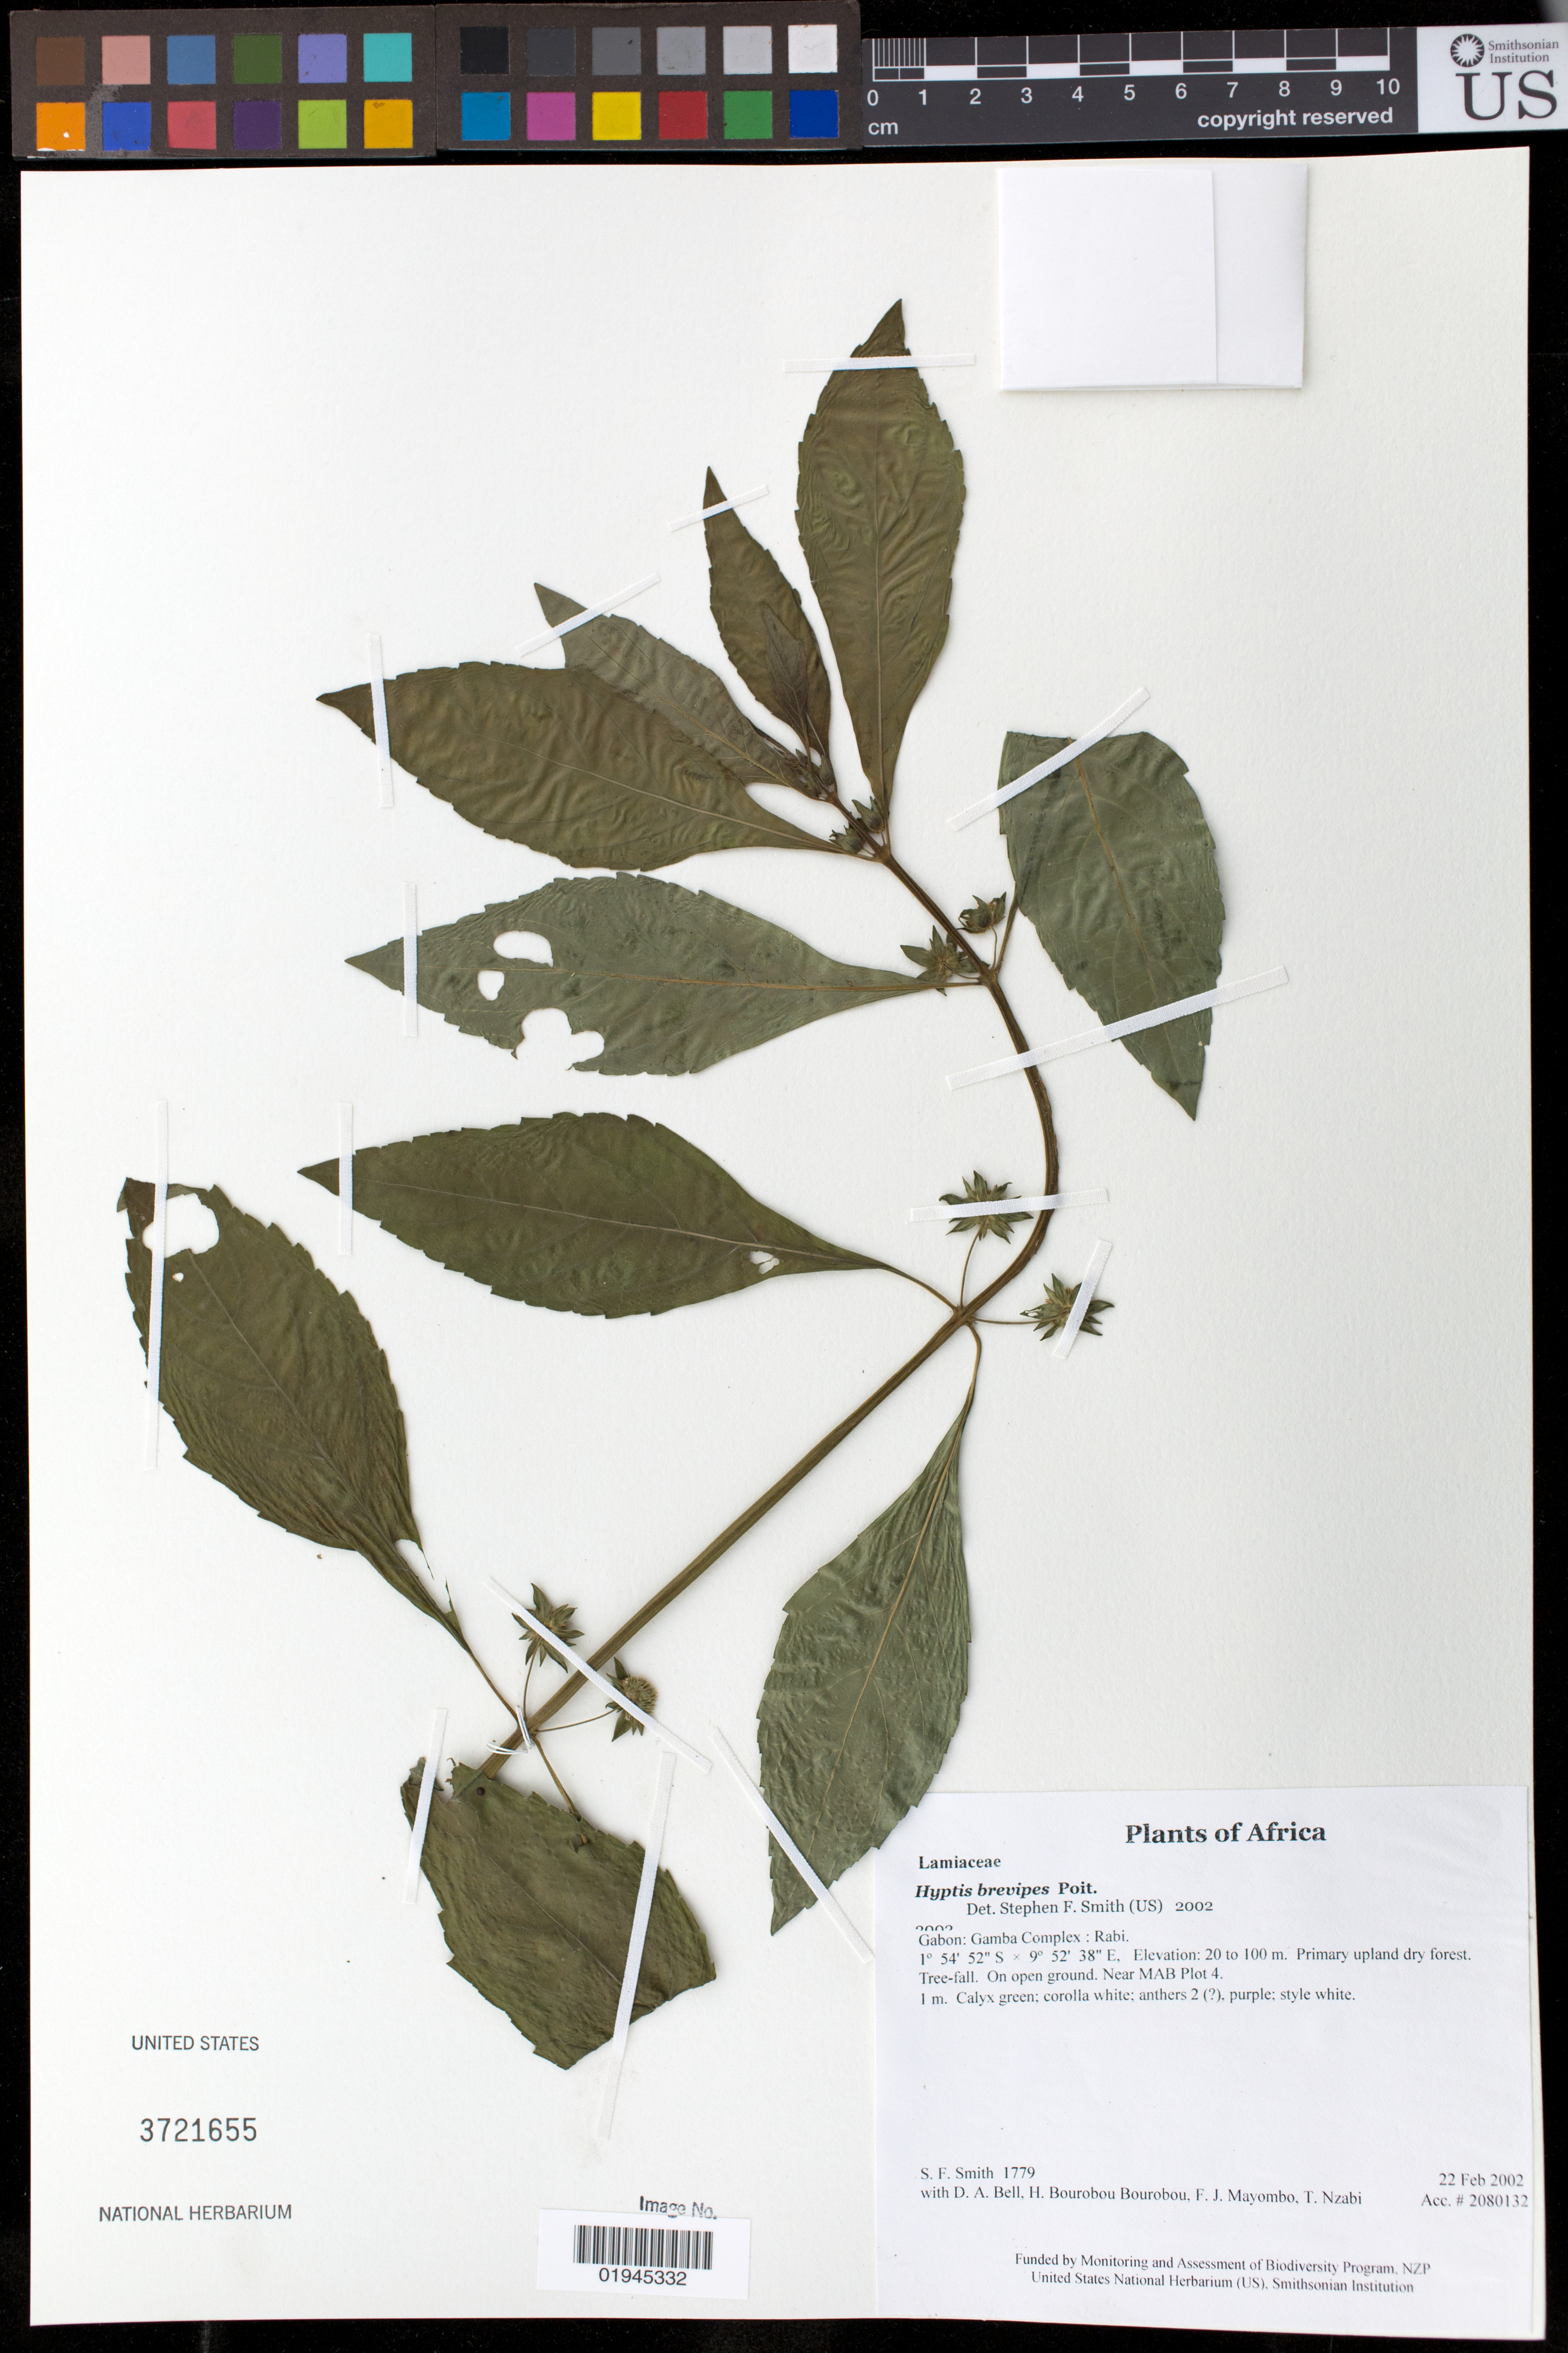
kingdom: Plantae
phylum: Tracheophyta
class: Magnoliopsida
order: Lamiales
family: Lamiaceae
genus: Hyptis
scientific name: Hyptis brevipes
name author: Poit.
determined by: Smith, Stephen F., (US), NMNH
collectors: S.F. Smith, D. A. Bell, H. Bourobou Bourobou & F. J. Mayombo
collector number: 1779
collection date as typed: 22 Feb 2002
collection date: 2002-02-22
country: Gabon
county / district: Gamba Complex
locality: Rabi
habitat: Primary upland dry forest. Tree-fall. On open ground. Near MAB Plot 4.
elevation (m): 20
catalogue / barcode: US 3721655